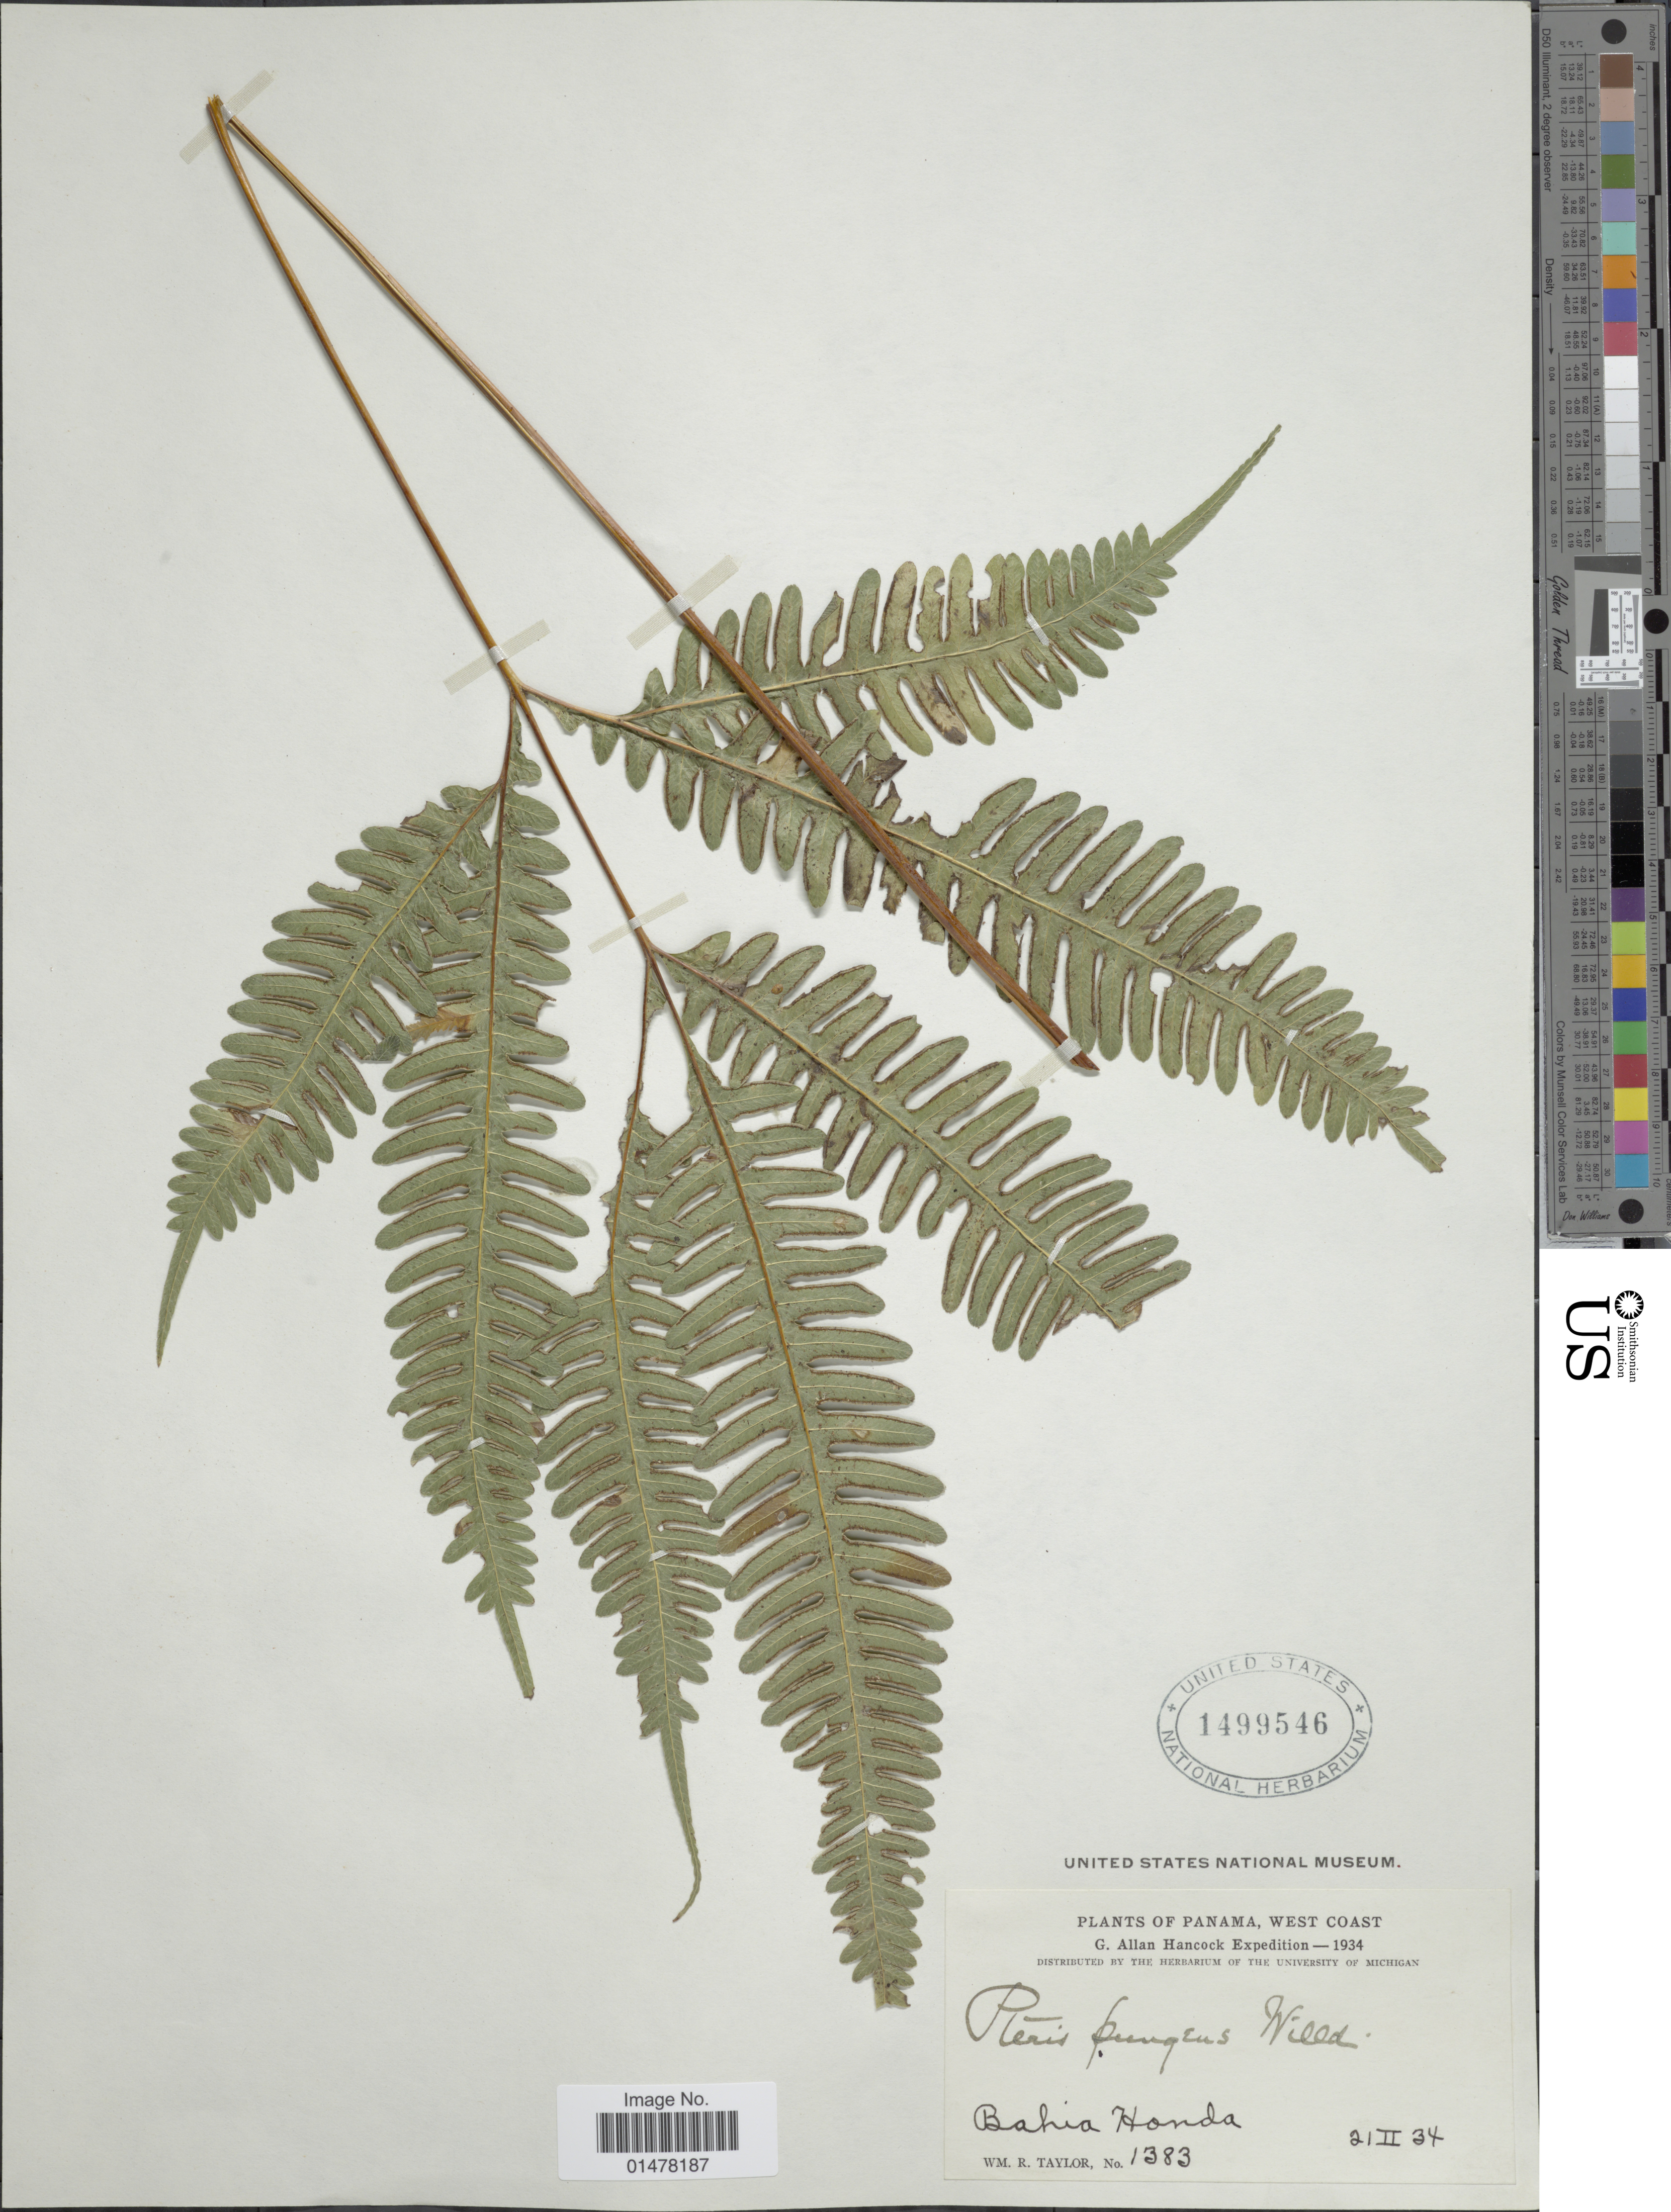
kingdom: Plantae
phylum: Tracheophyta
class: Polypodiopsida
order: Polypodiales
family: Pteridaceae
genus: Pteris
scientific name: Pteris pungens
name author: Willd.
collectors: W. R. Taylor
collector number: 1383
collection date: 1934-02-21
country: Panama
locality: Plants of Panama, West Coast, Bahia Honda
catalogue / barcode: US 1499546